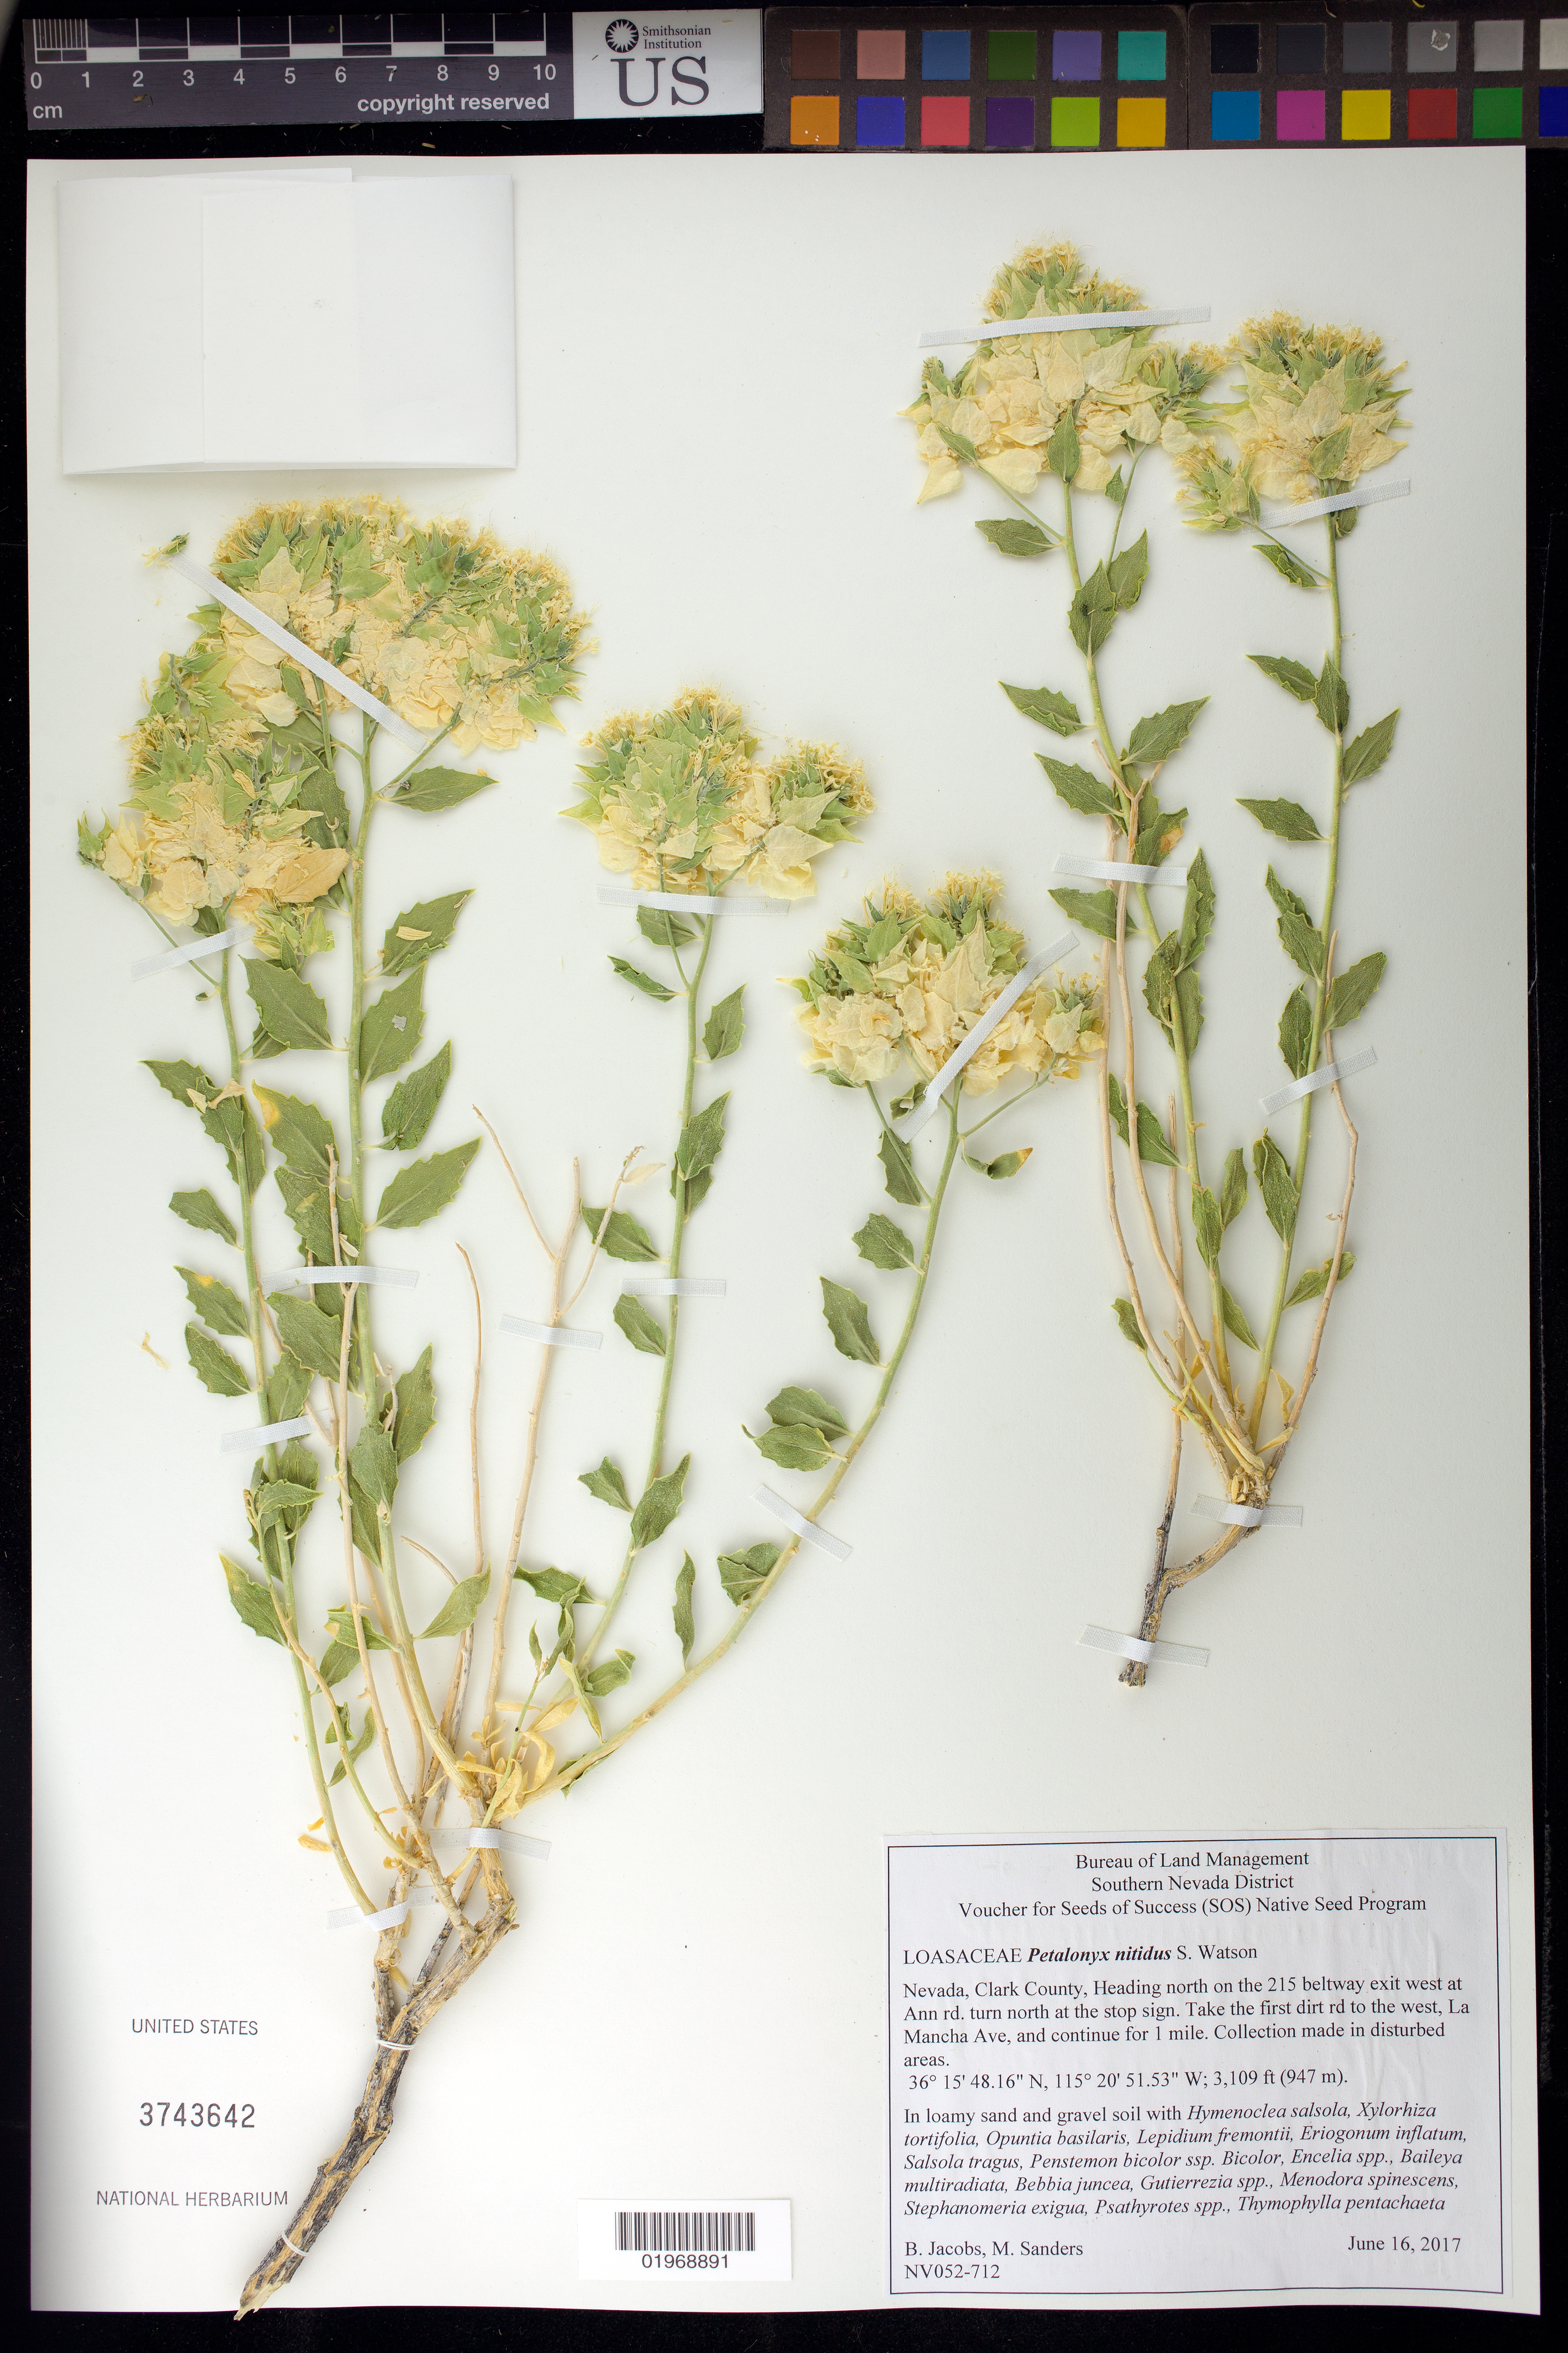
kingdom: Plantae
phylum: Tracheophyta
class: Magnoliopsida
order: Cornales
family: Loasaceae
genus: Petalonyx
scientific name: Petalonyx nitidus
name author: S. Watson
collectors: B. Jacobs & M. Sanders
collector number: NV052-712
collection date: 2017-06-16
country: United States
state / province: Nevada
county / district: Clark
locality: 215 beltway exit W at Ann rd, turn N to La Mancha Ave for 1 mile.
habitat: In loamy sand and gravel soil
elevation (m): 948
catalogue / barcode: US 3743642